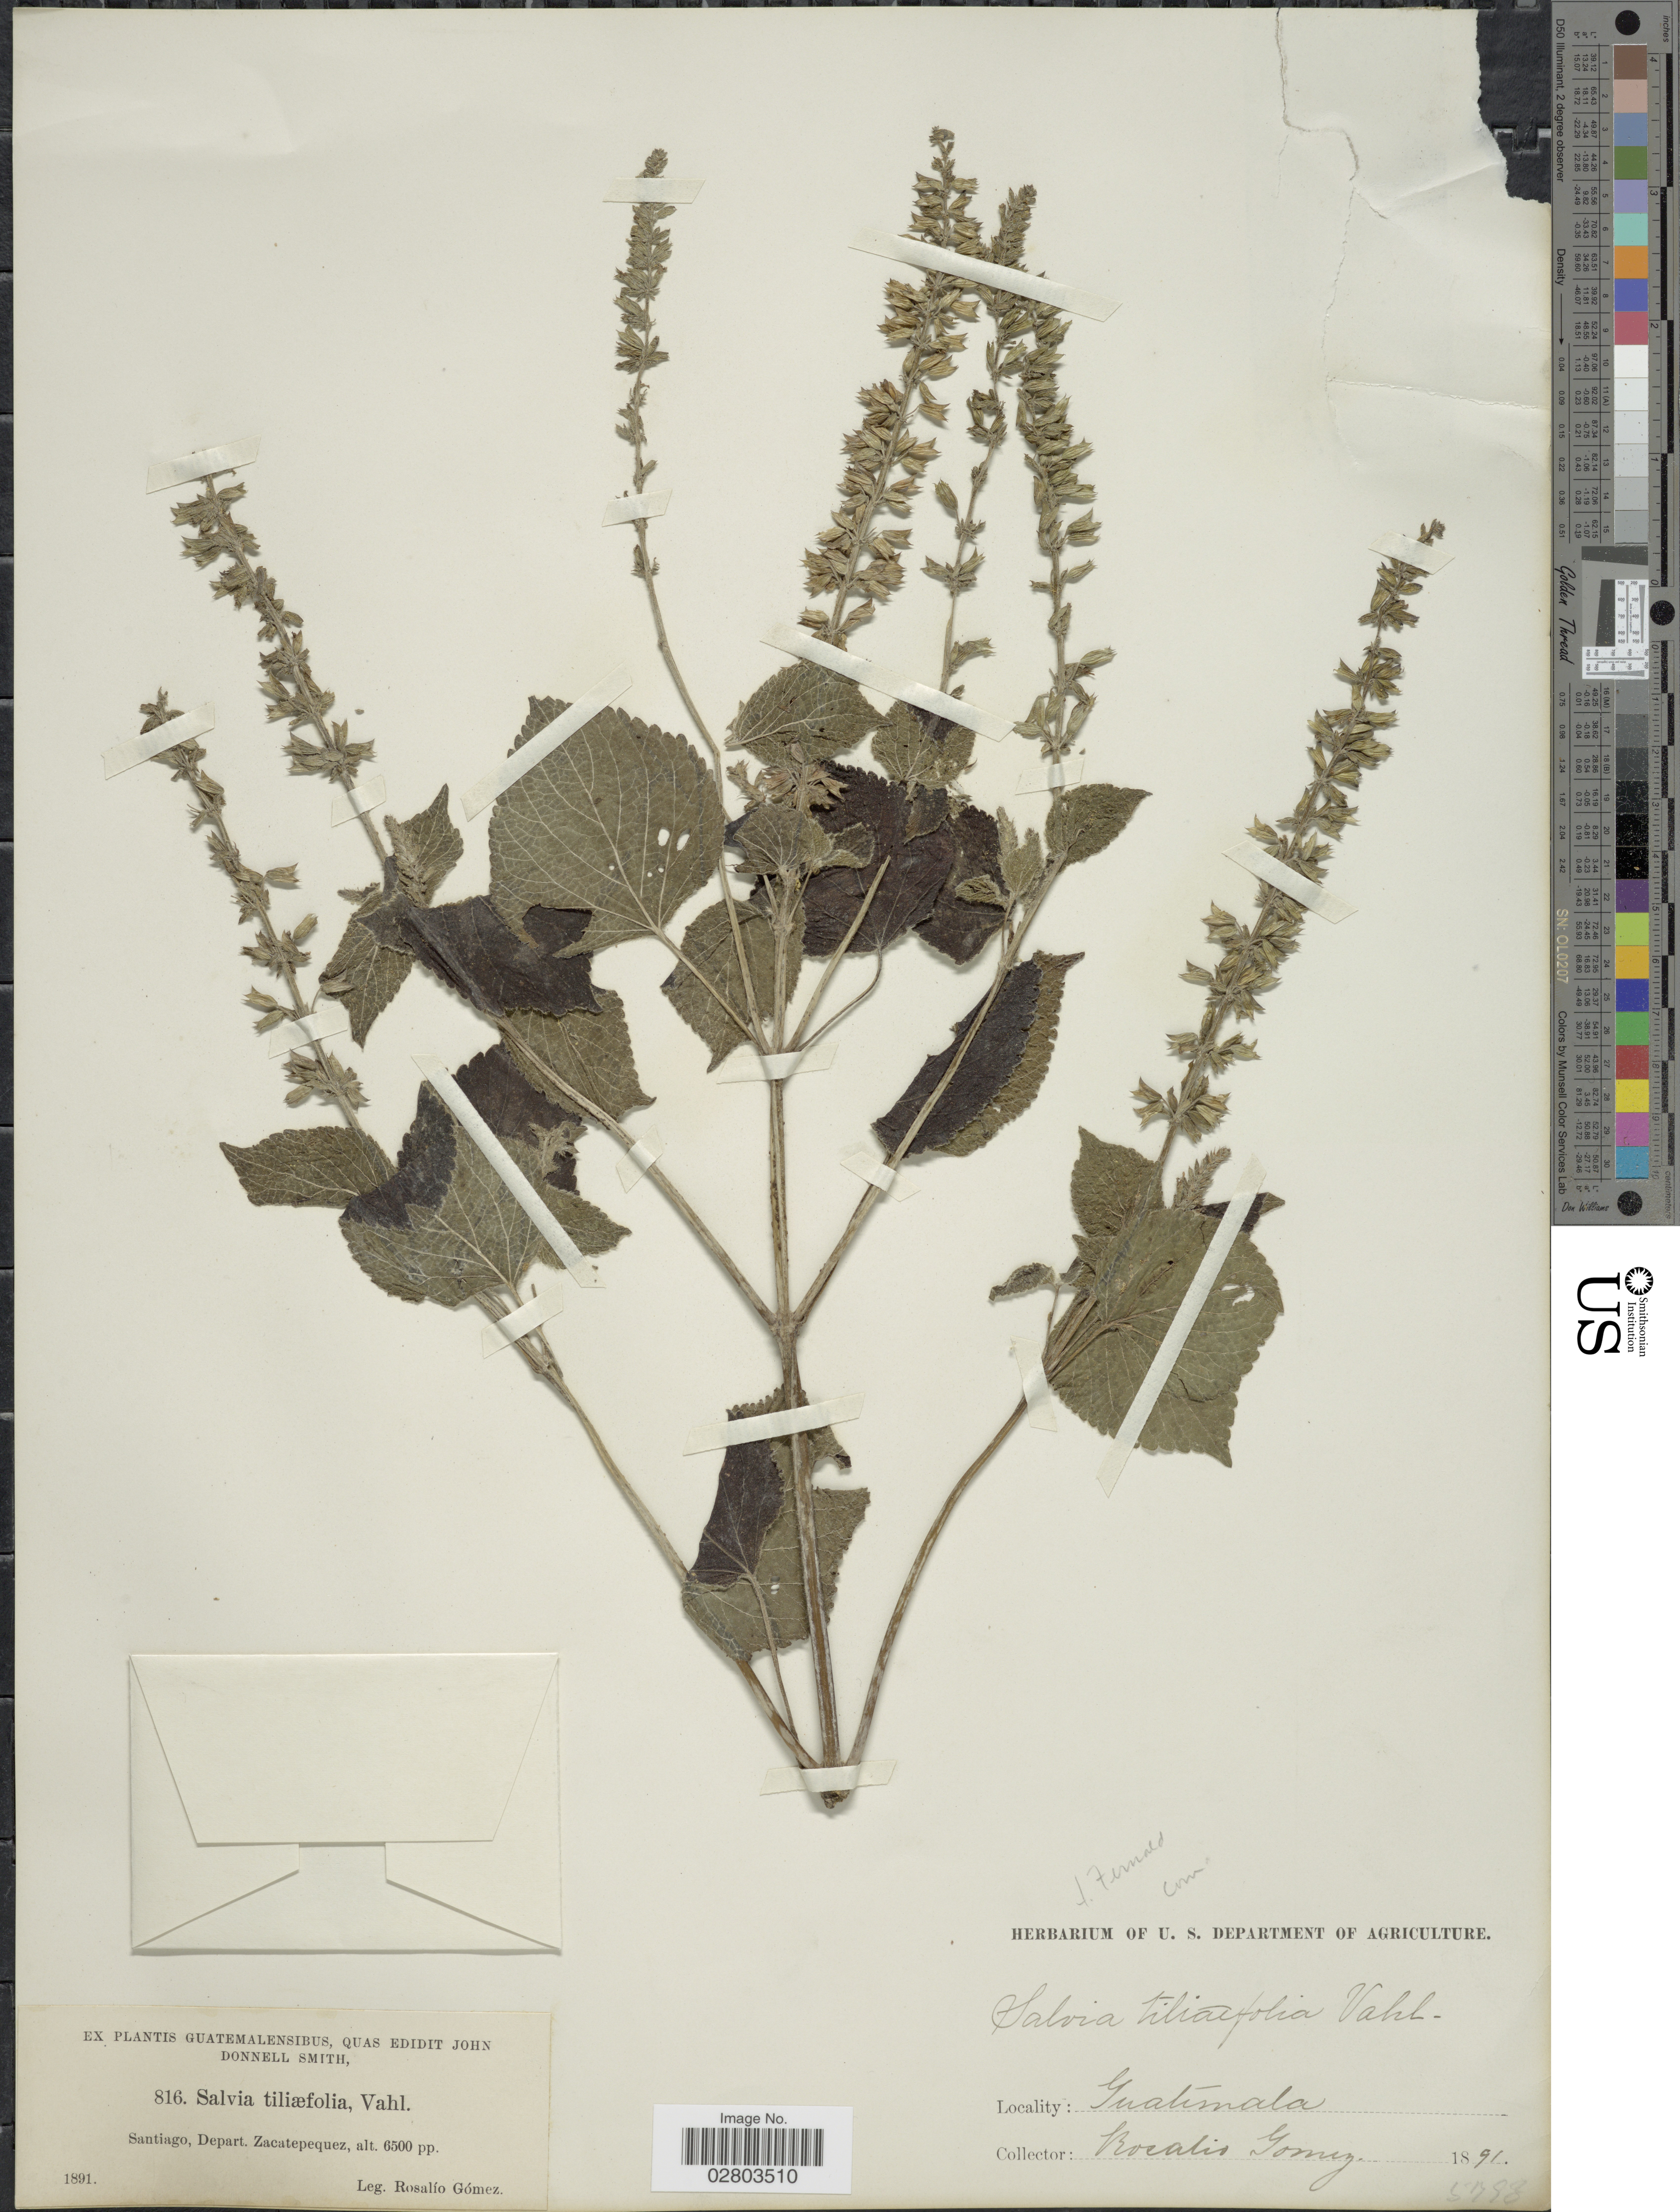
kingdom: Plantae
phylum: Tracheophyta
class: Magnoliopsida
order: Lamiales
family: Lamiaceae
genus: Salvia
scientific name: Salvia tiliifolia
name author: Vahl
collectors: R. Gómez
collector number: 816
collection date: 1891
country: Guatemala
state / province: Sacatepéquez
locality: Santiago, Deaprt. Zacatepequez.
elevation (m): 1981